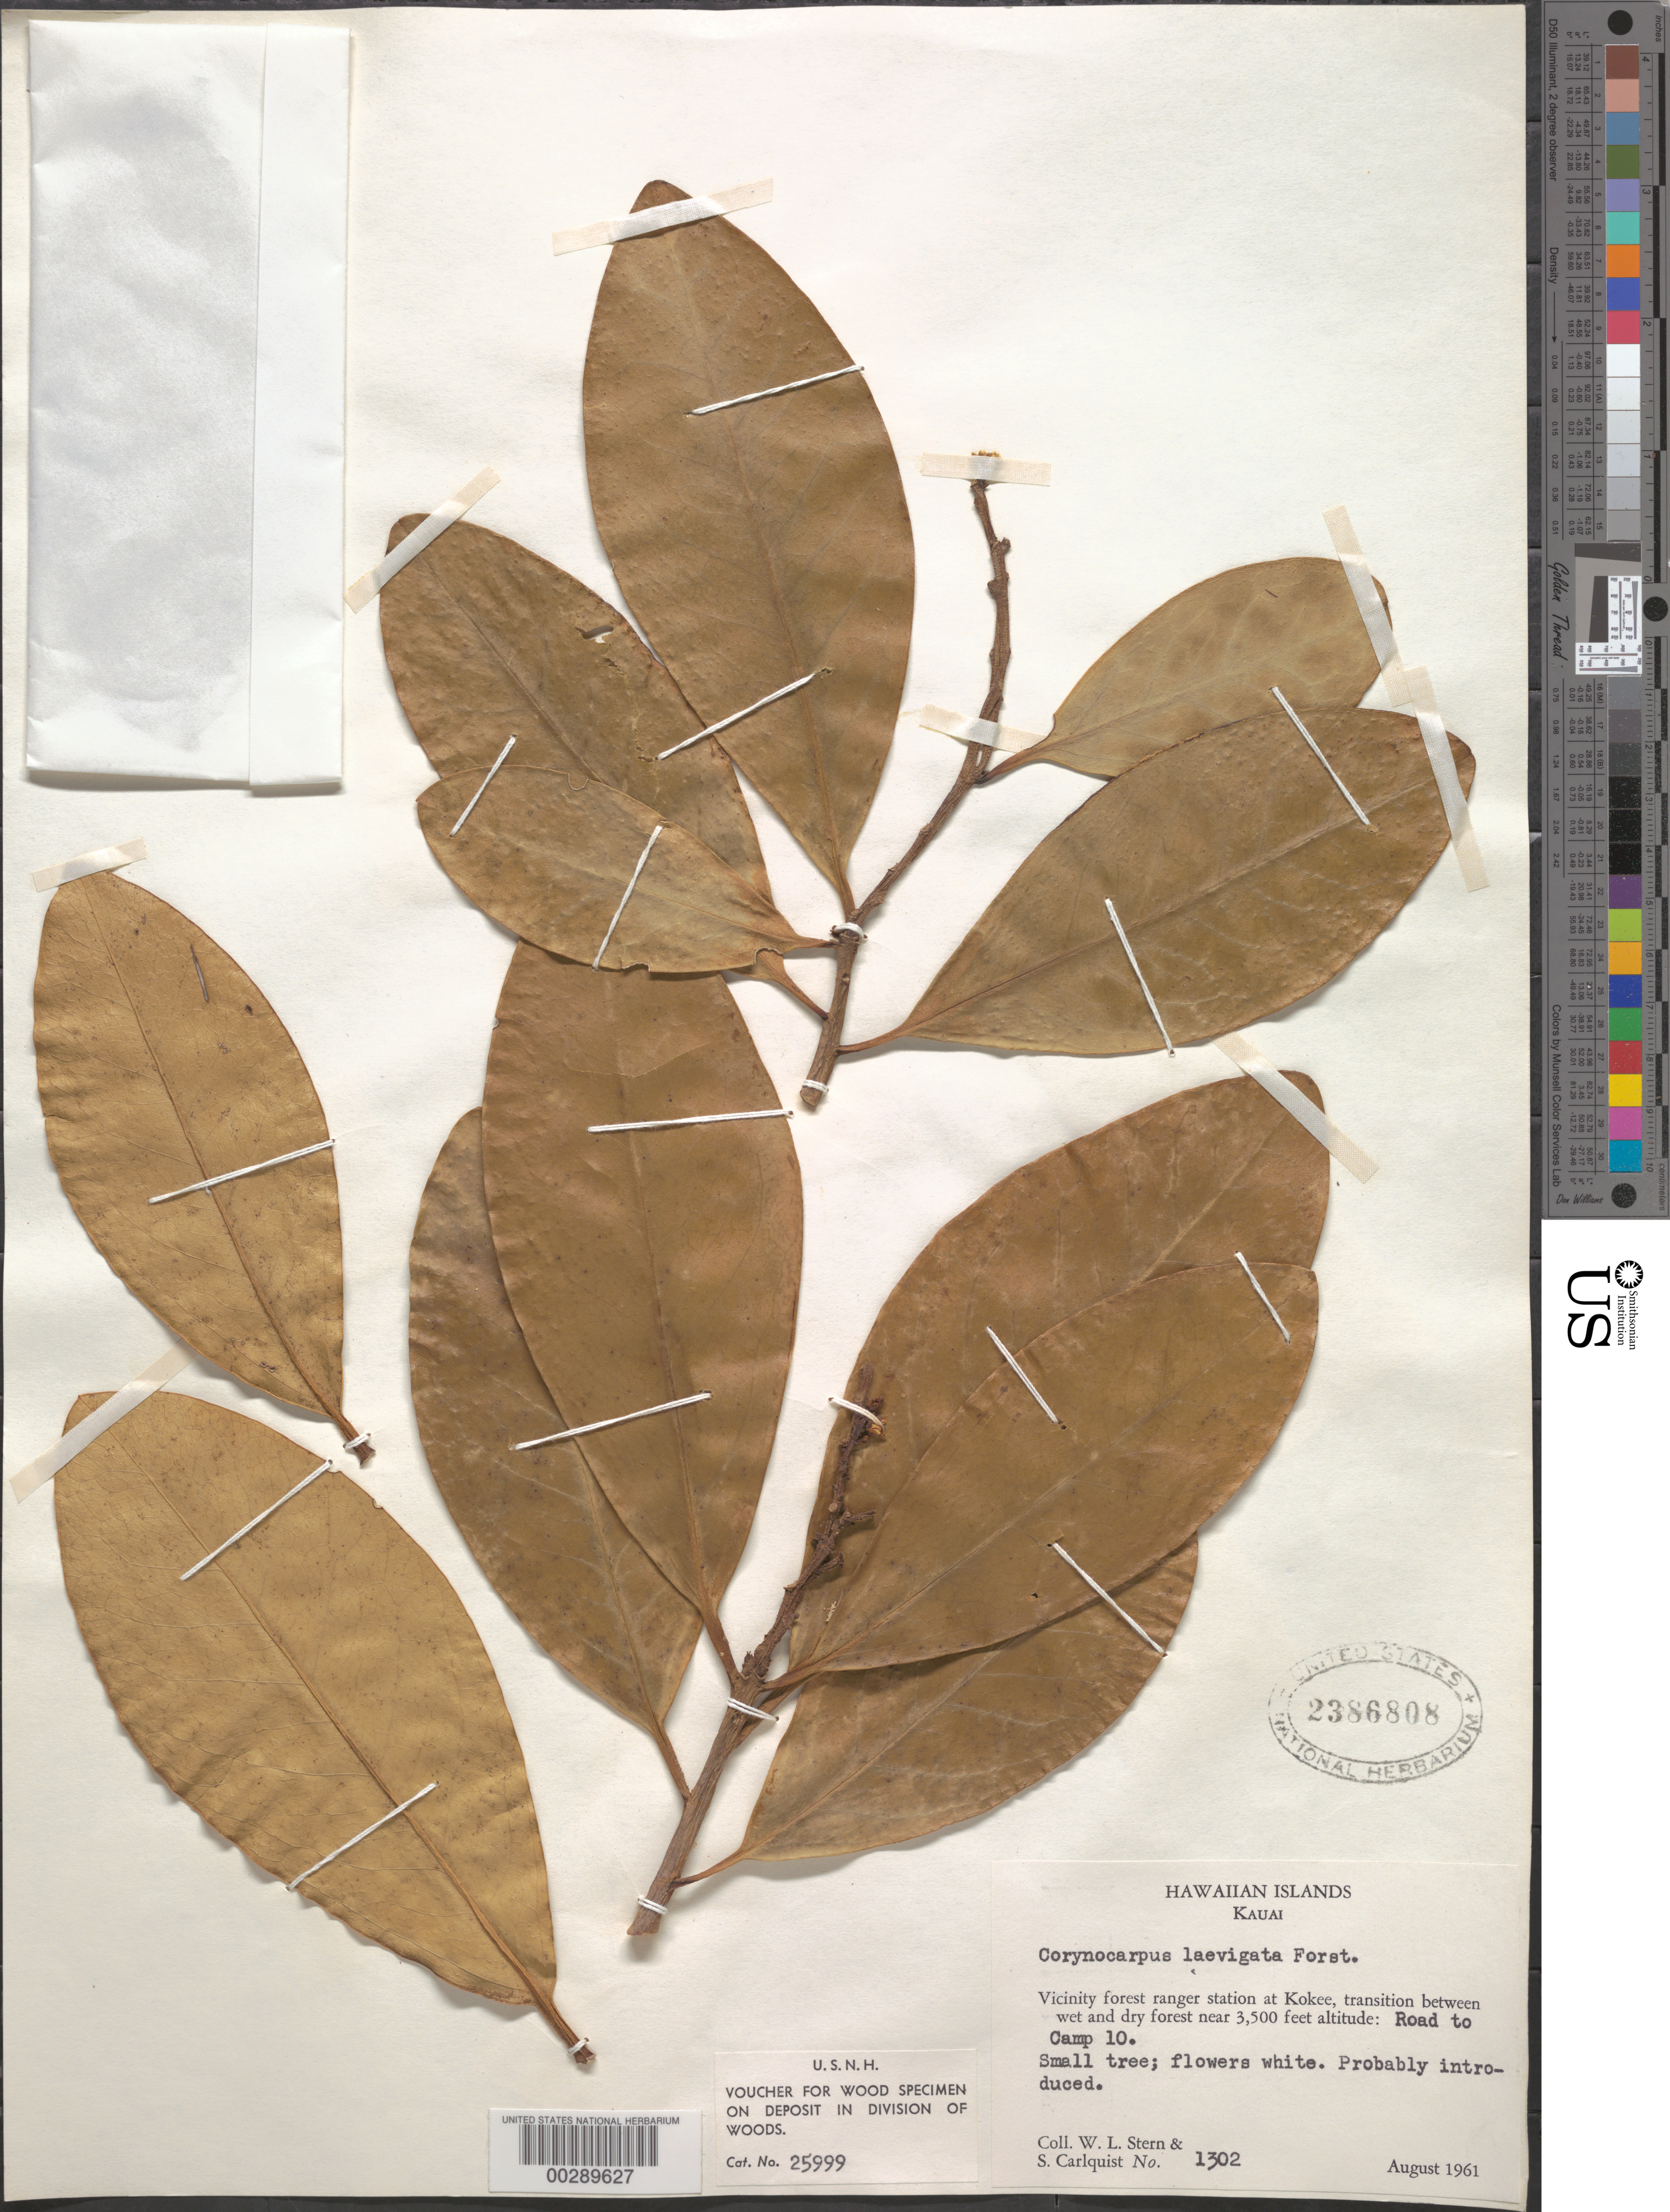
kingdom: Plantae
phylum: Tracheophyta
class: Magnoliopsida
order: Cucurbitales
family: Corynocarpaceae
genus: Corynocarpus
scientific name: Corynocarpus laevigatus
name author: J.R. Forst. & G. Forst.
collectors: W. L. Stern & S. Carlquist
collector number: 1302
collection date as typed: Aug 1961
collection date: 1961-08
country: United States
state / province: Hawaii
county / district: Kauai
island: Kaua'i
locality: Kokee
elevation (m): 1067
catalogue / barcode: US 2386808